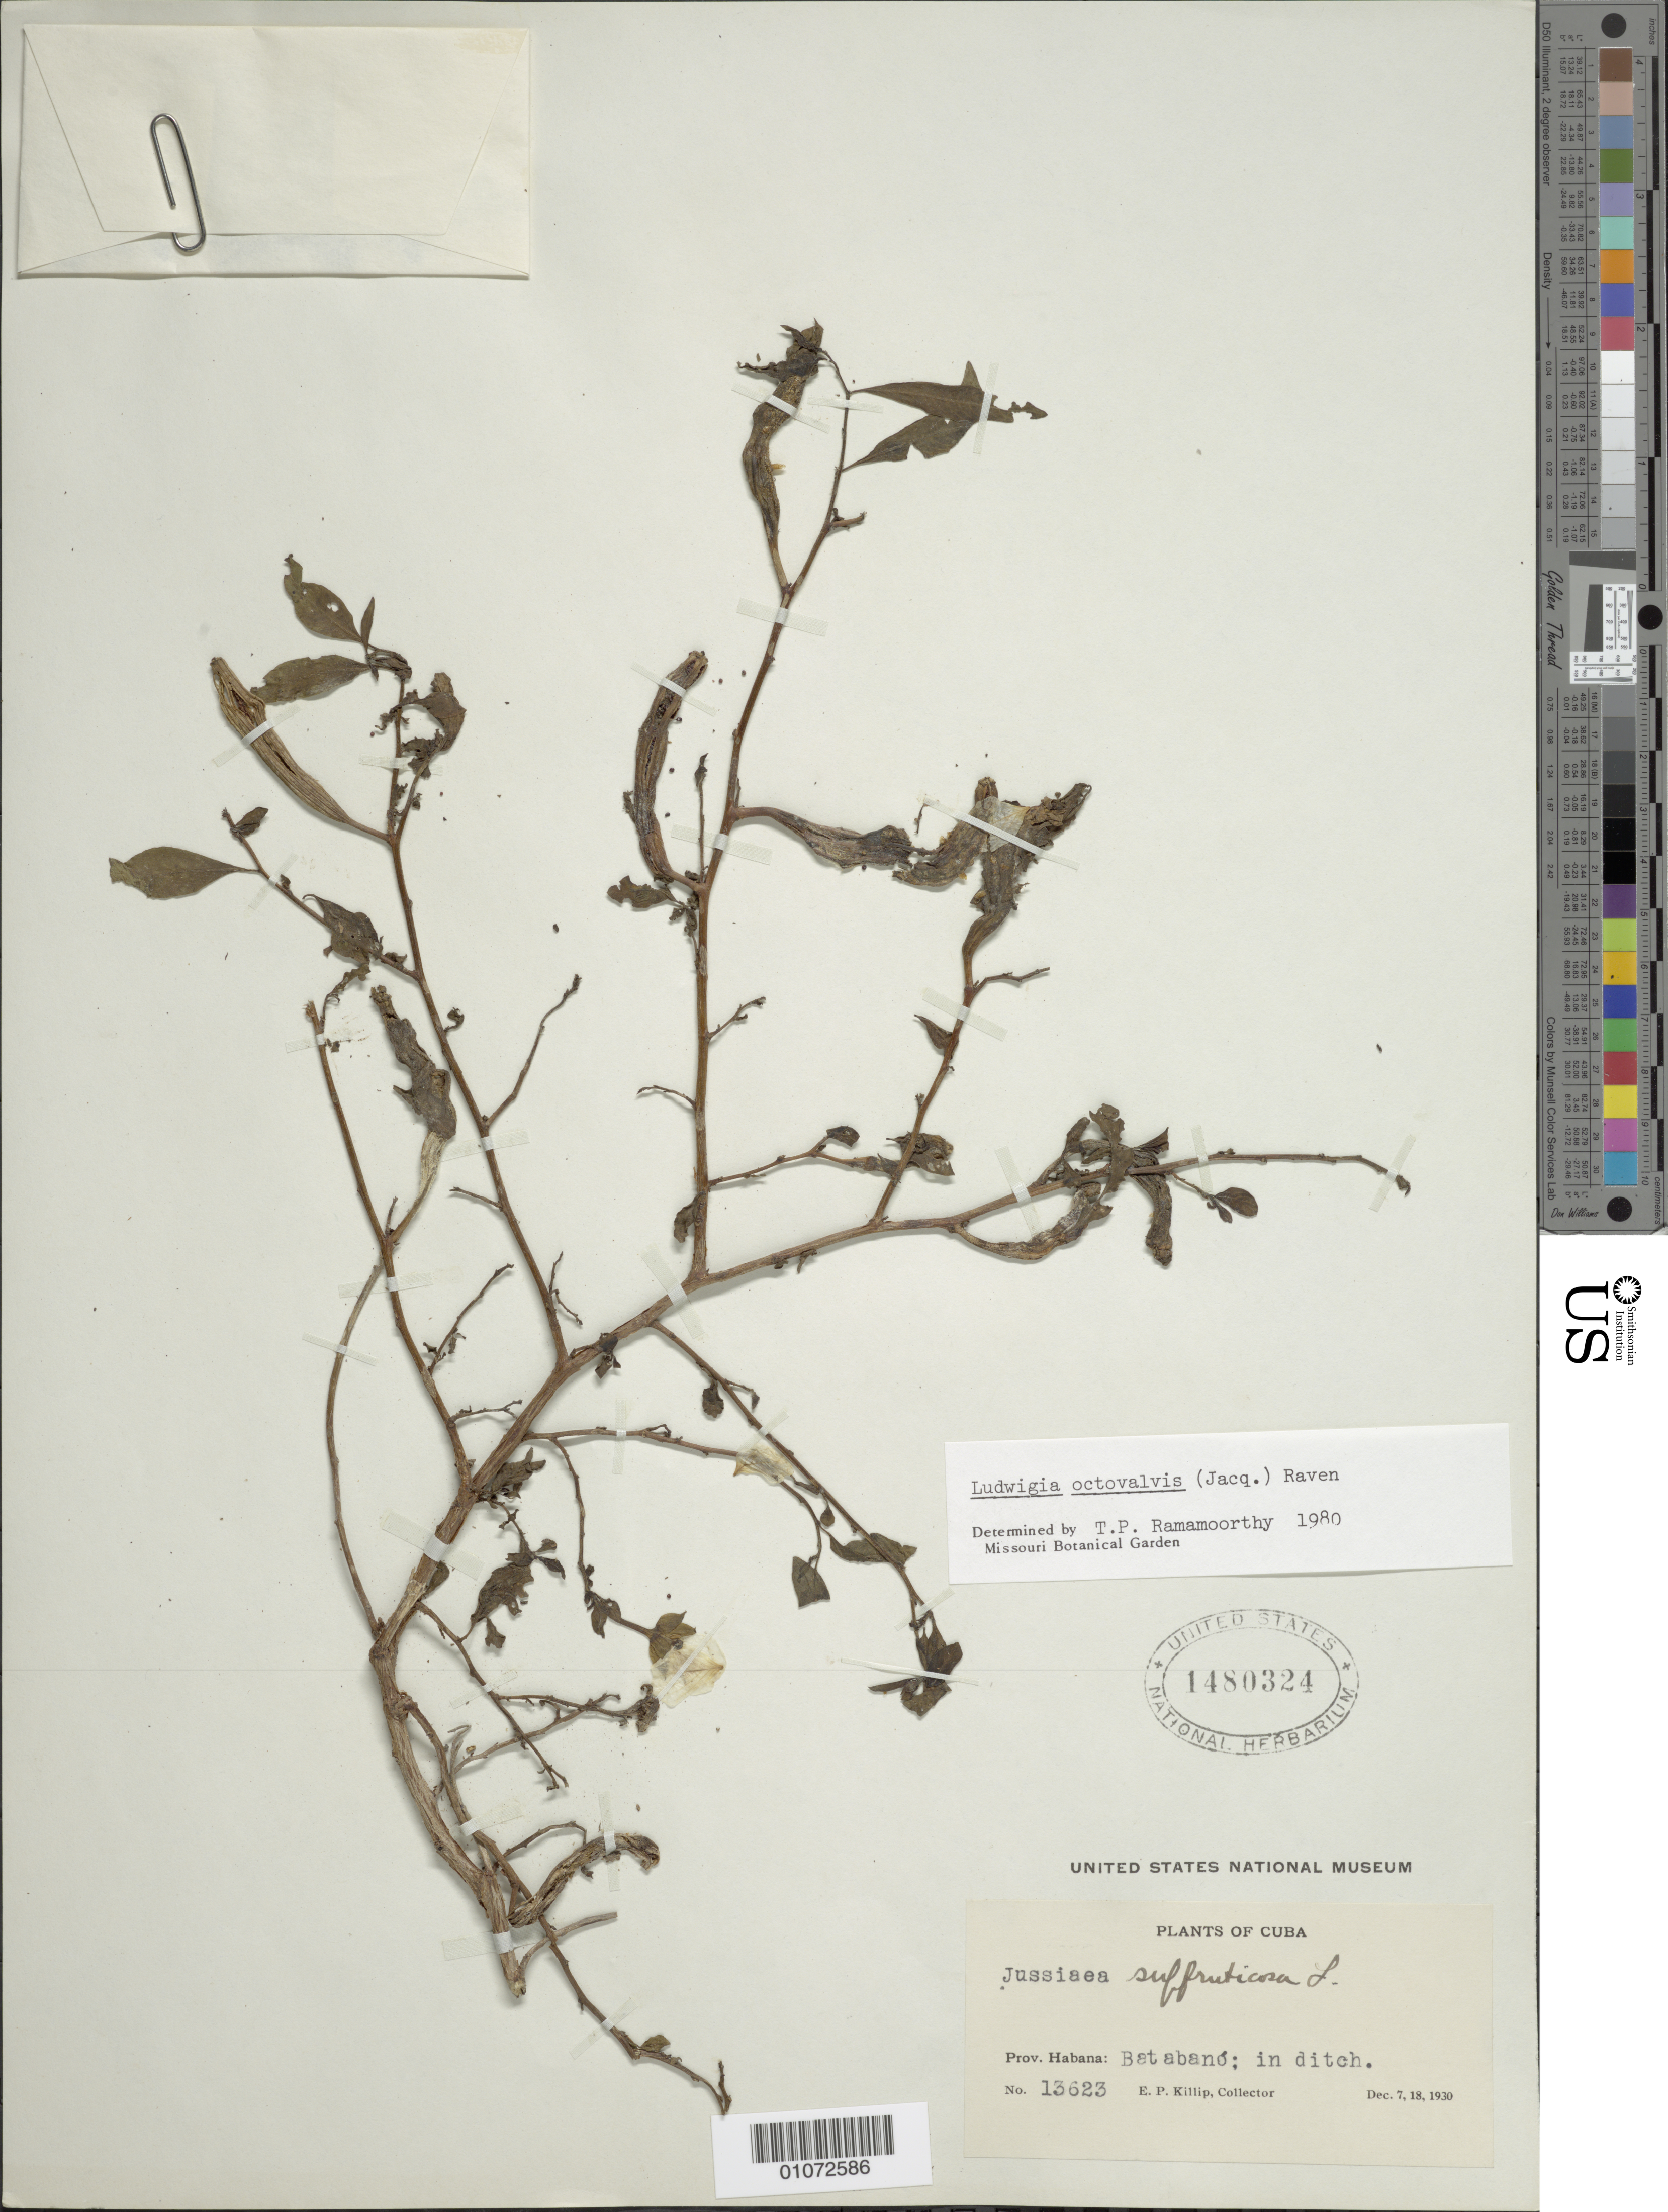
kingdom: Plantae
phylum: Tracheophyta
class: Magnoliopsida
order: Myrtales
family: Onagraceae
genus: Ludwigia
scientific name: Ludwigia octovalvis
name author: (Jacq.) P.H. Raven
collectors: E. P. Killip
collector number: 13623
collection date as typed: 07 Dec 1930 and 18 Dec 1930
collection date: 1930-12-07,1930-12-18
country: Cuba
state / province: La Habana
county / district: Batabanó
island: Cuba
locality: in Ditch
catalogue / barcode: US 1480324